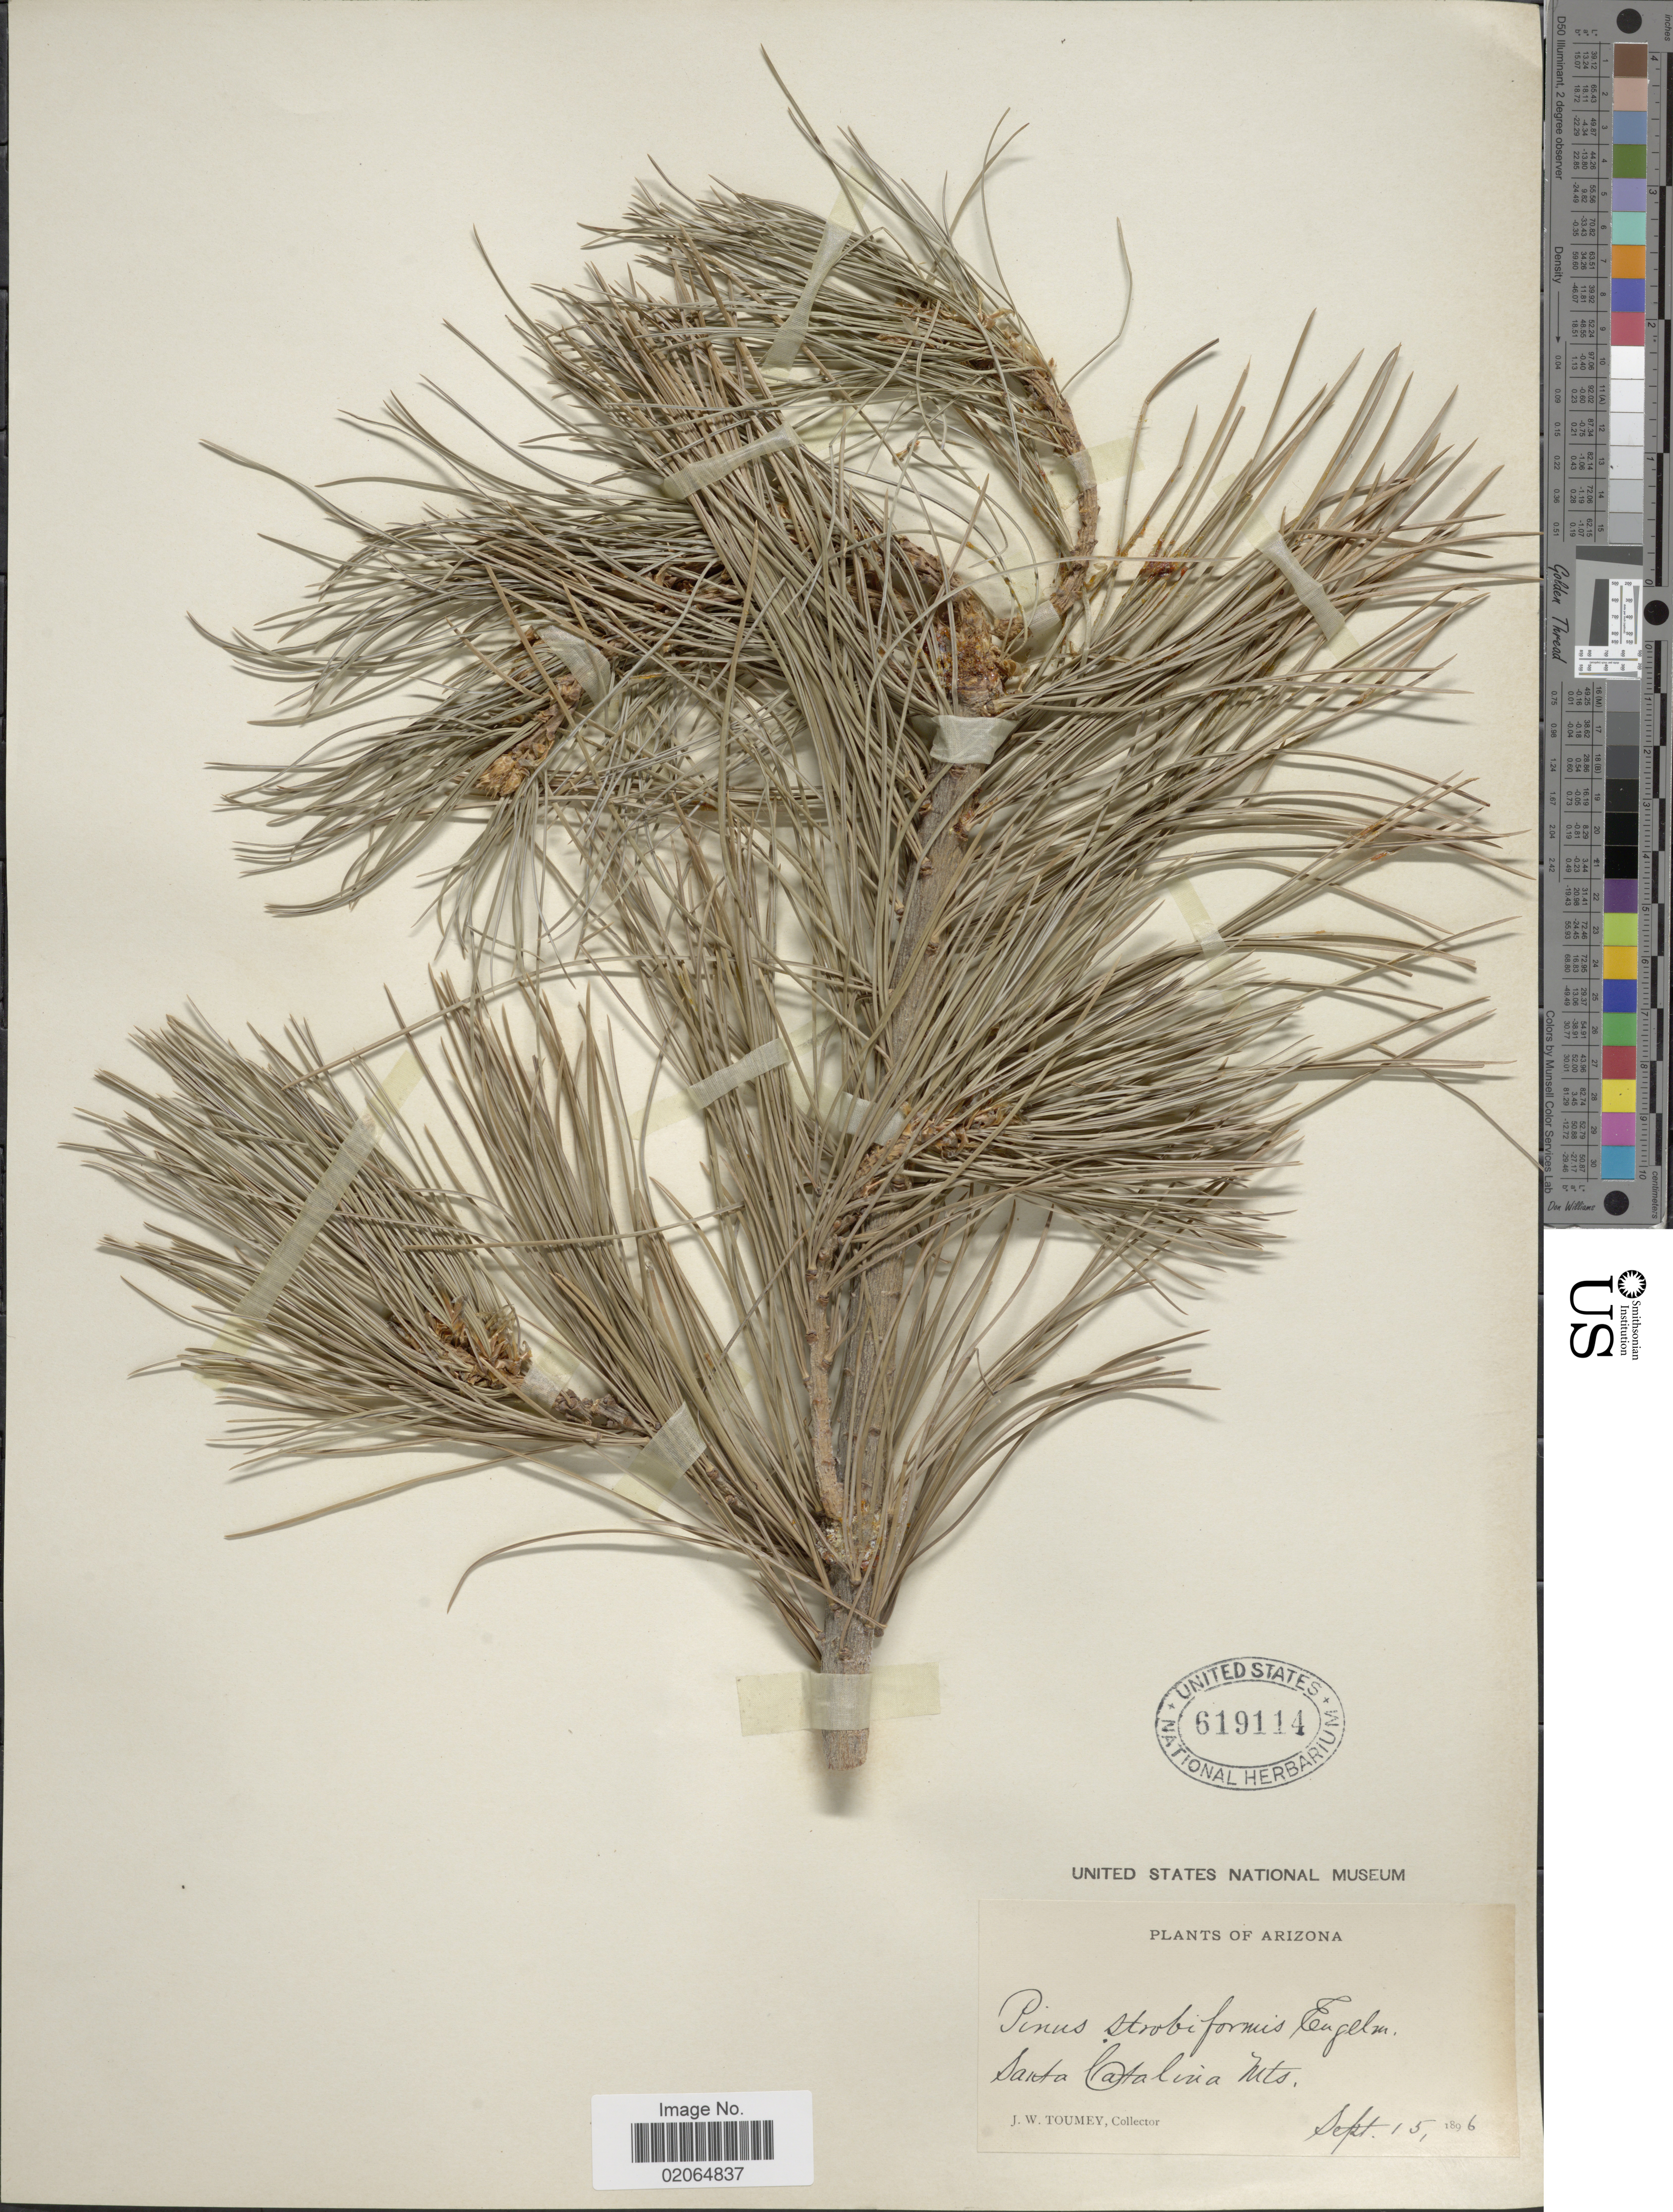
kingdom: Plantae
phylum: Tracheophyta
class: Pinopsida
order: Pinales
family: Pinaceae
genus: Pinus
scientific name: Pinus strobiformis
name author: Engelm.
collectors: J. W. Toumey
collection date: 1896-09-15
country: United States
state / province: Arizona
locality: Santa Catalina Mts.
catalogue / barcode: US 619114